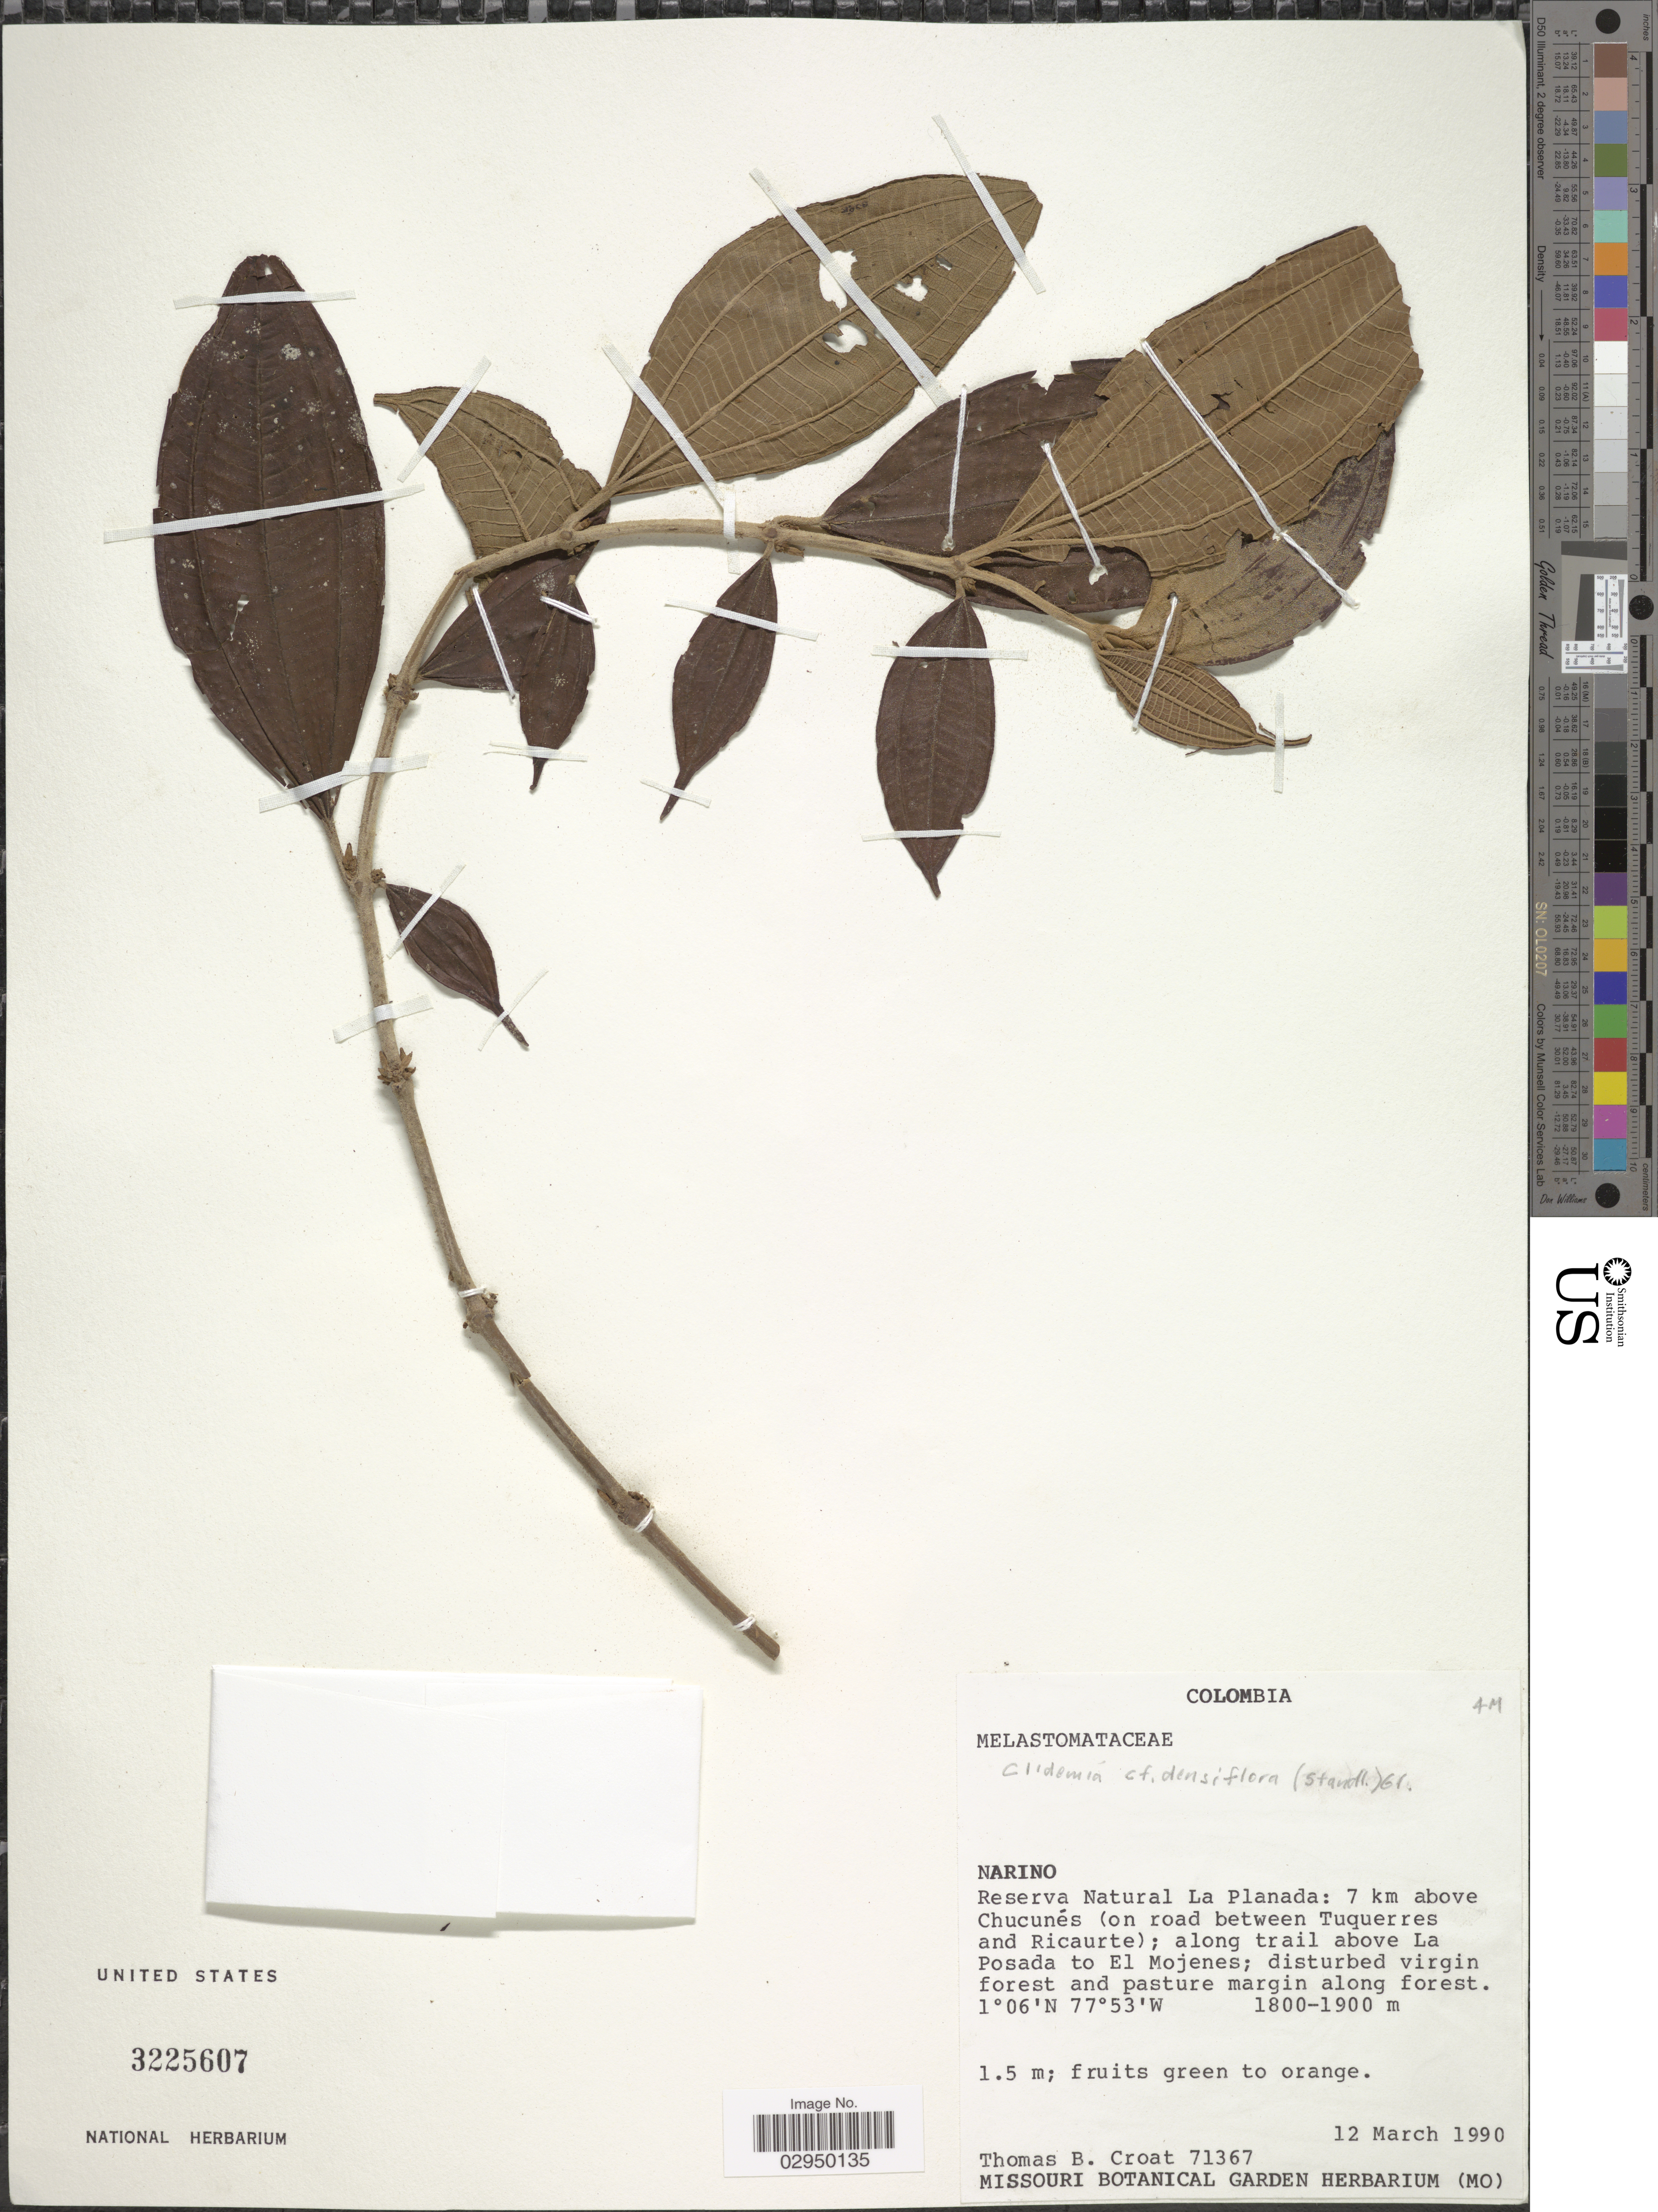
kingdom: Plantae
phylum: Tracheophyta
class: Magnoliopsida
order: Myrtales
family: Melastomataceae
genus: Clidemia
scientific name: Clidemia sp.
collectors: T. B. Croat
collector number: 71367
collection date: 1990-03-12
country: Colombia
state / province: Nariño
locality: Reserva Natural La Planada: 7 km above Chucunés (on road between Tuquerres and Ricaurte); along trail above La Posada to El Mojenes.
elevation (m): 1800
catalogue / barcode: US 3225607